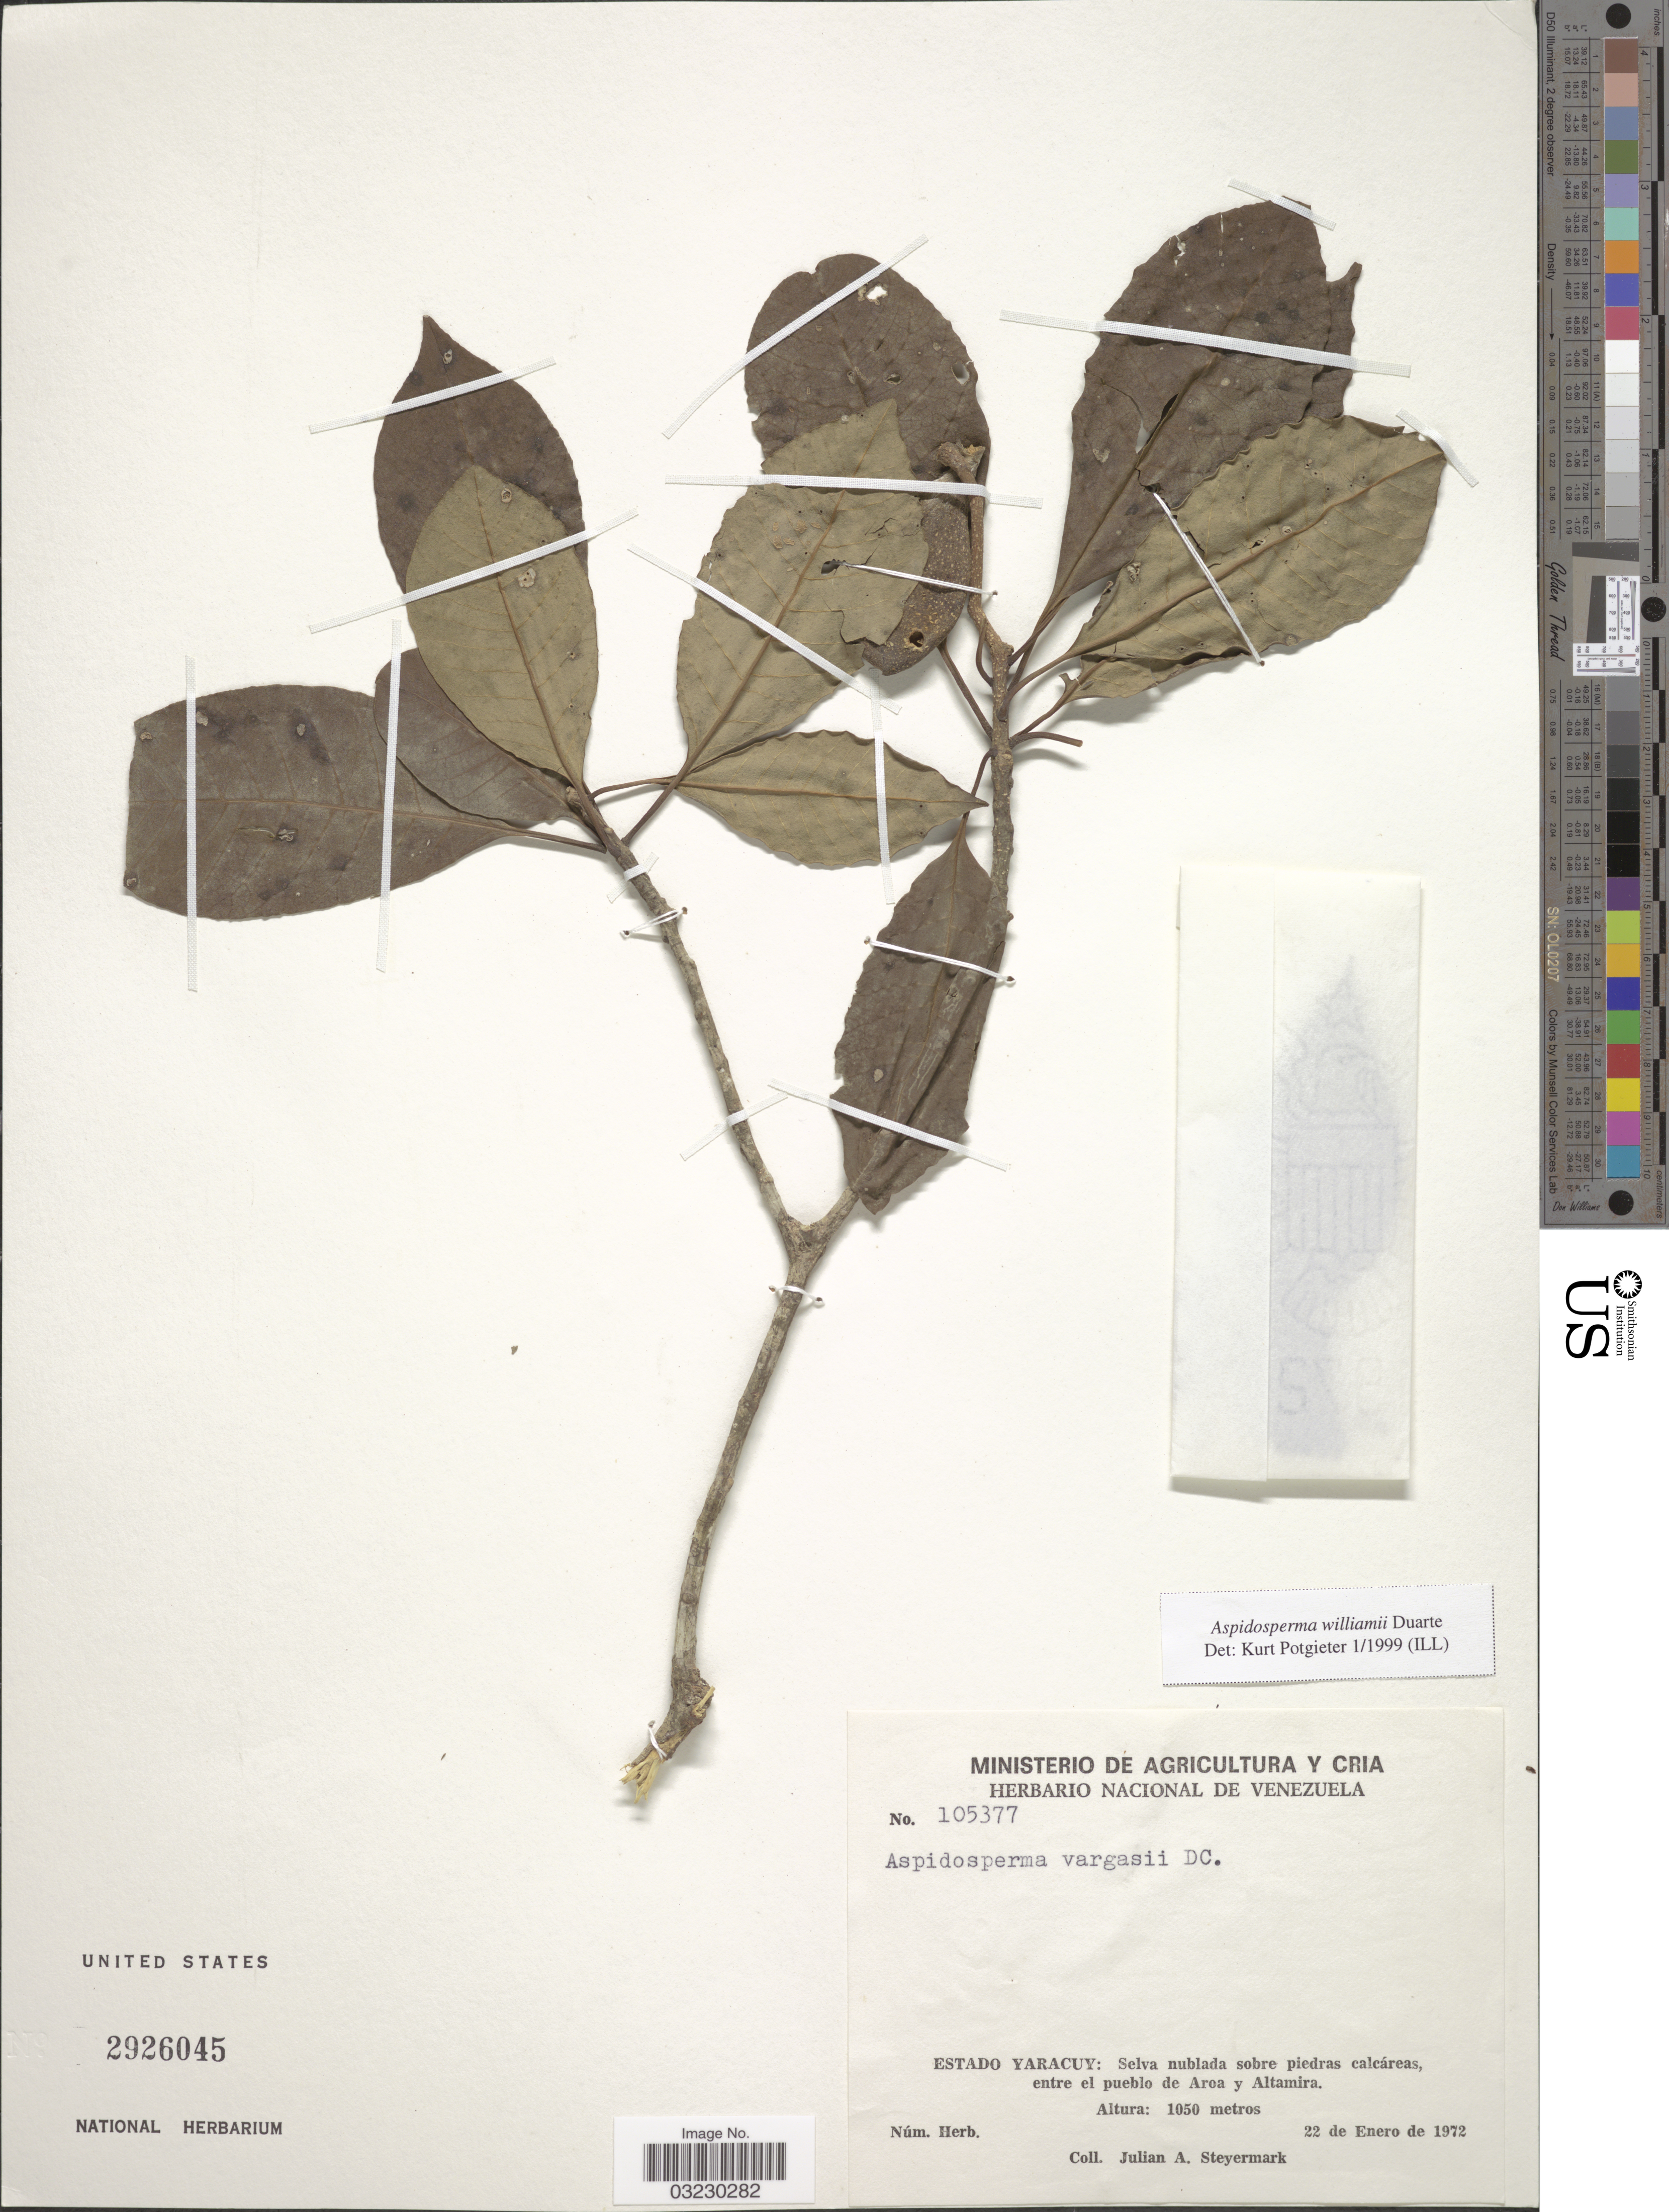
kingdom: Plantae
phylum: Tracheophyta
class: Magnoliopsida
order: Gentianales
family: Apocynaceae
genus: Aspidosperma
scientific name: Aspidosperma williamii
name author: Duarte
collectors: J. Steyermark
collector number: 105377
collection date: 1972-01-22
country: Venezuela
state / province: Yaracuy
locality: Estado Yaracuy: Selva nublada sobre piedras calcáreas, entre el pueblo de Aroa y Altamira.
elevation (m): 1050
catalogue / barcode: US 2926045